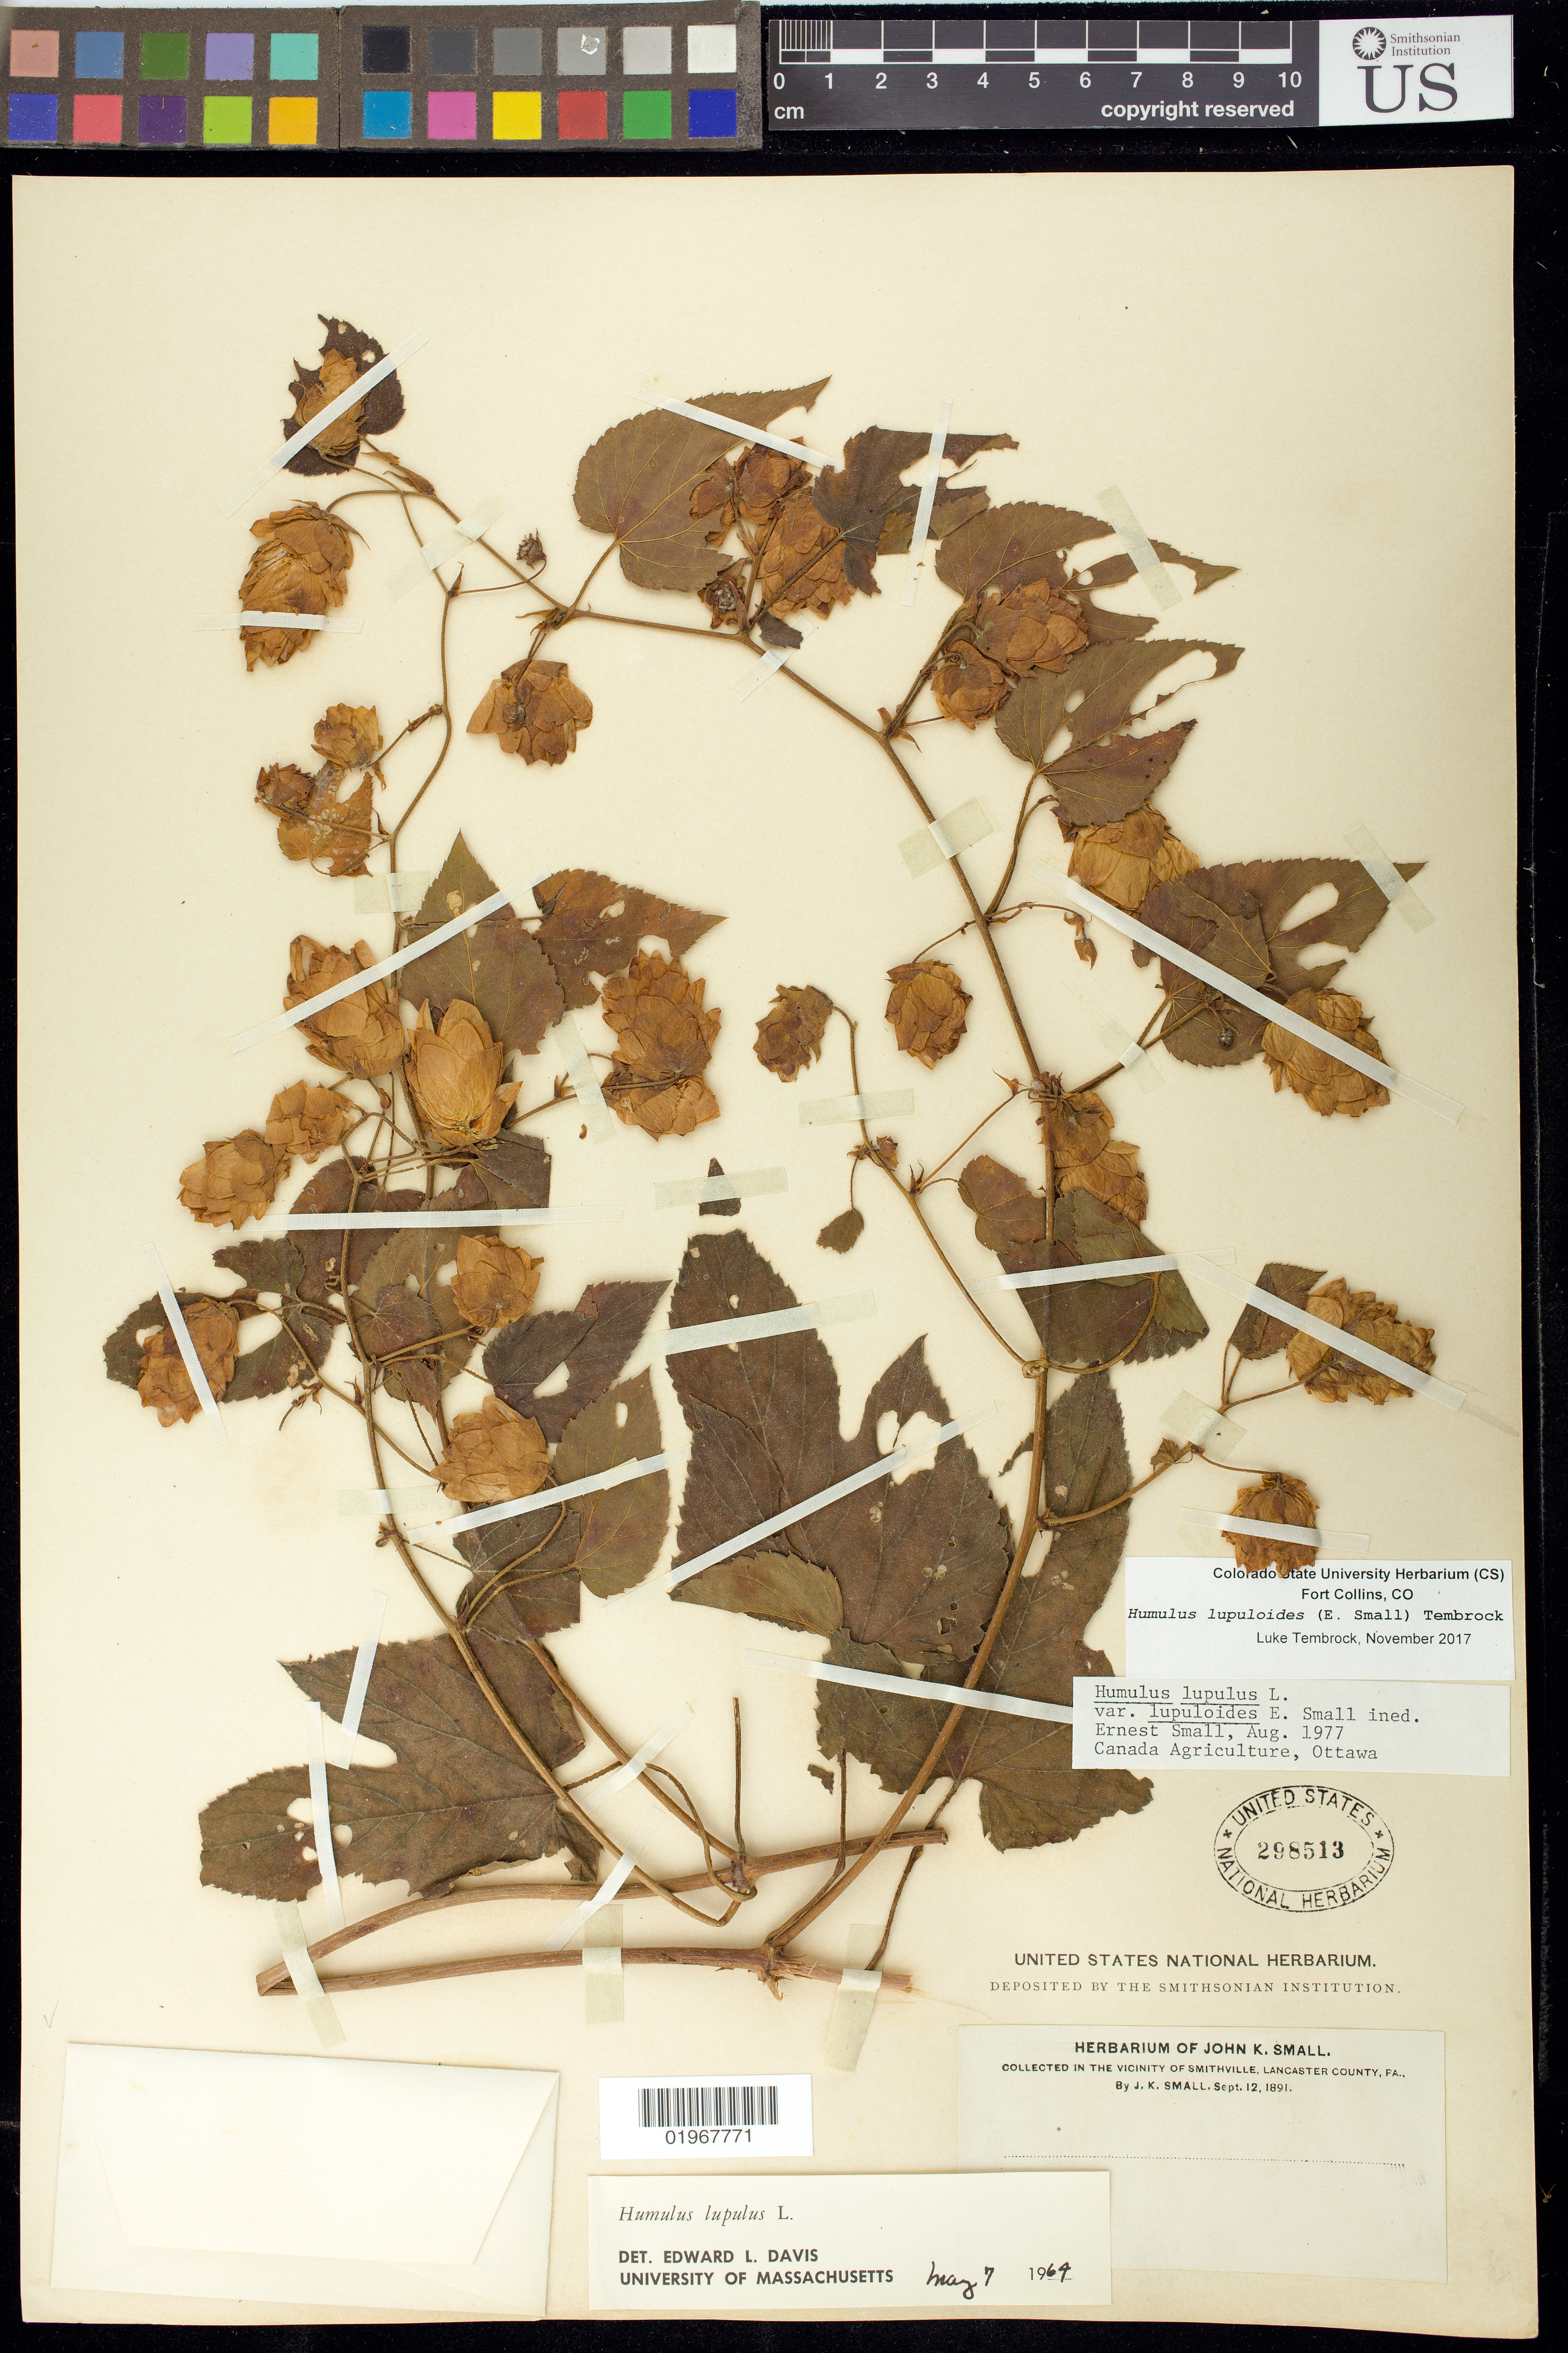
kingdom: Plantae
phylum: Tracheophyta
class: Magnoliopsida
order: Rosales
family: Cannabaceae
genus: Humulus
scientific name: Humulus americanus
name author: Nutt.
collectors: J. K. Small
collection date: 1891-09-12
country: United States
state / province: Pennsylvania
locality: In the vicinity of Smithville, Lancaster County, Pa.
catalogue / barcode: US 298513